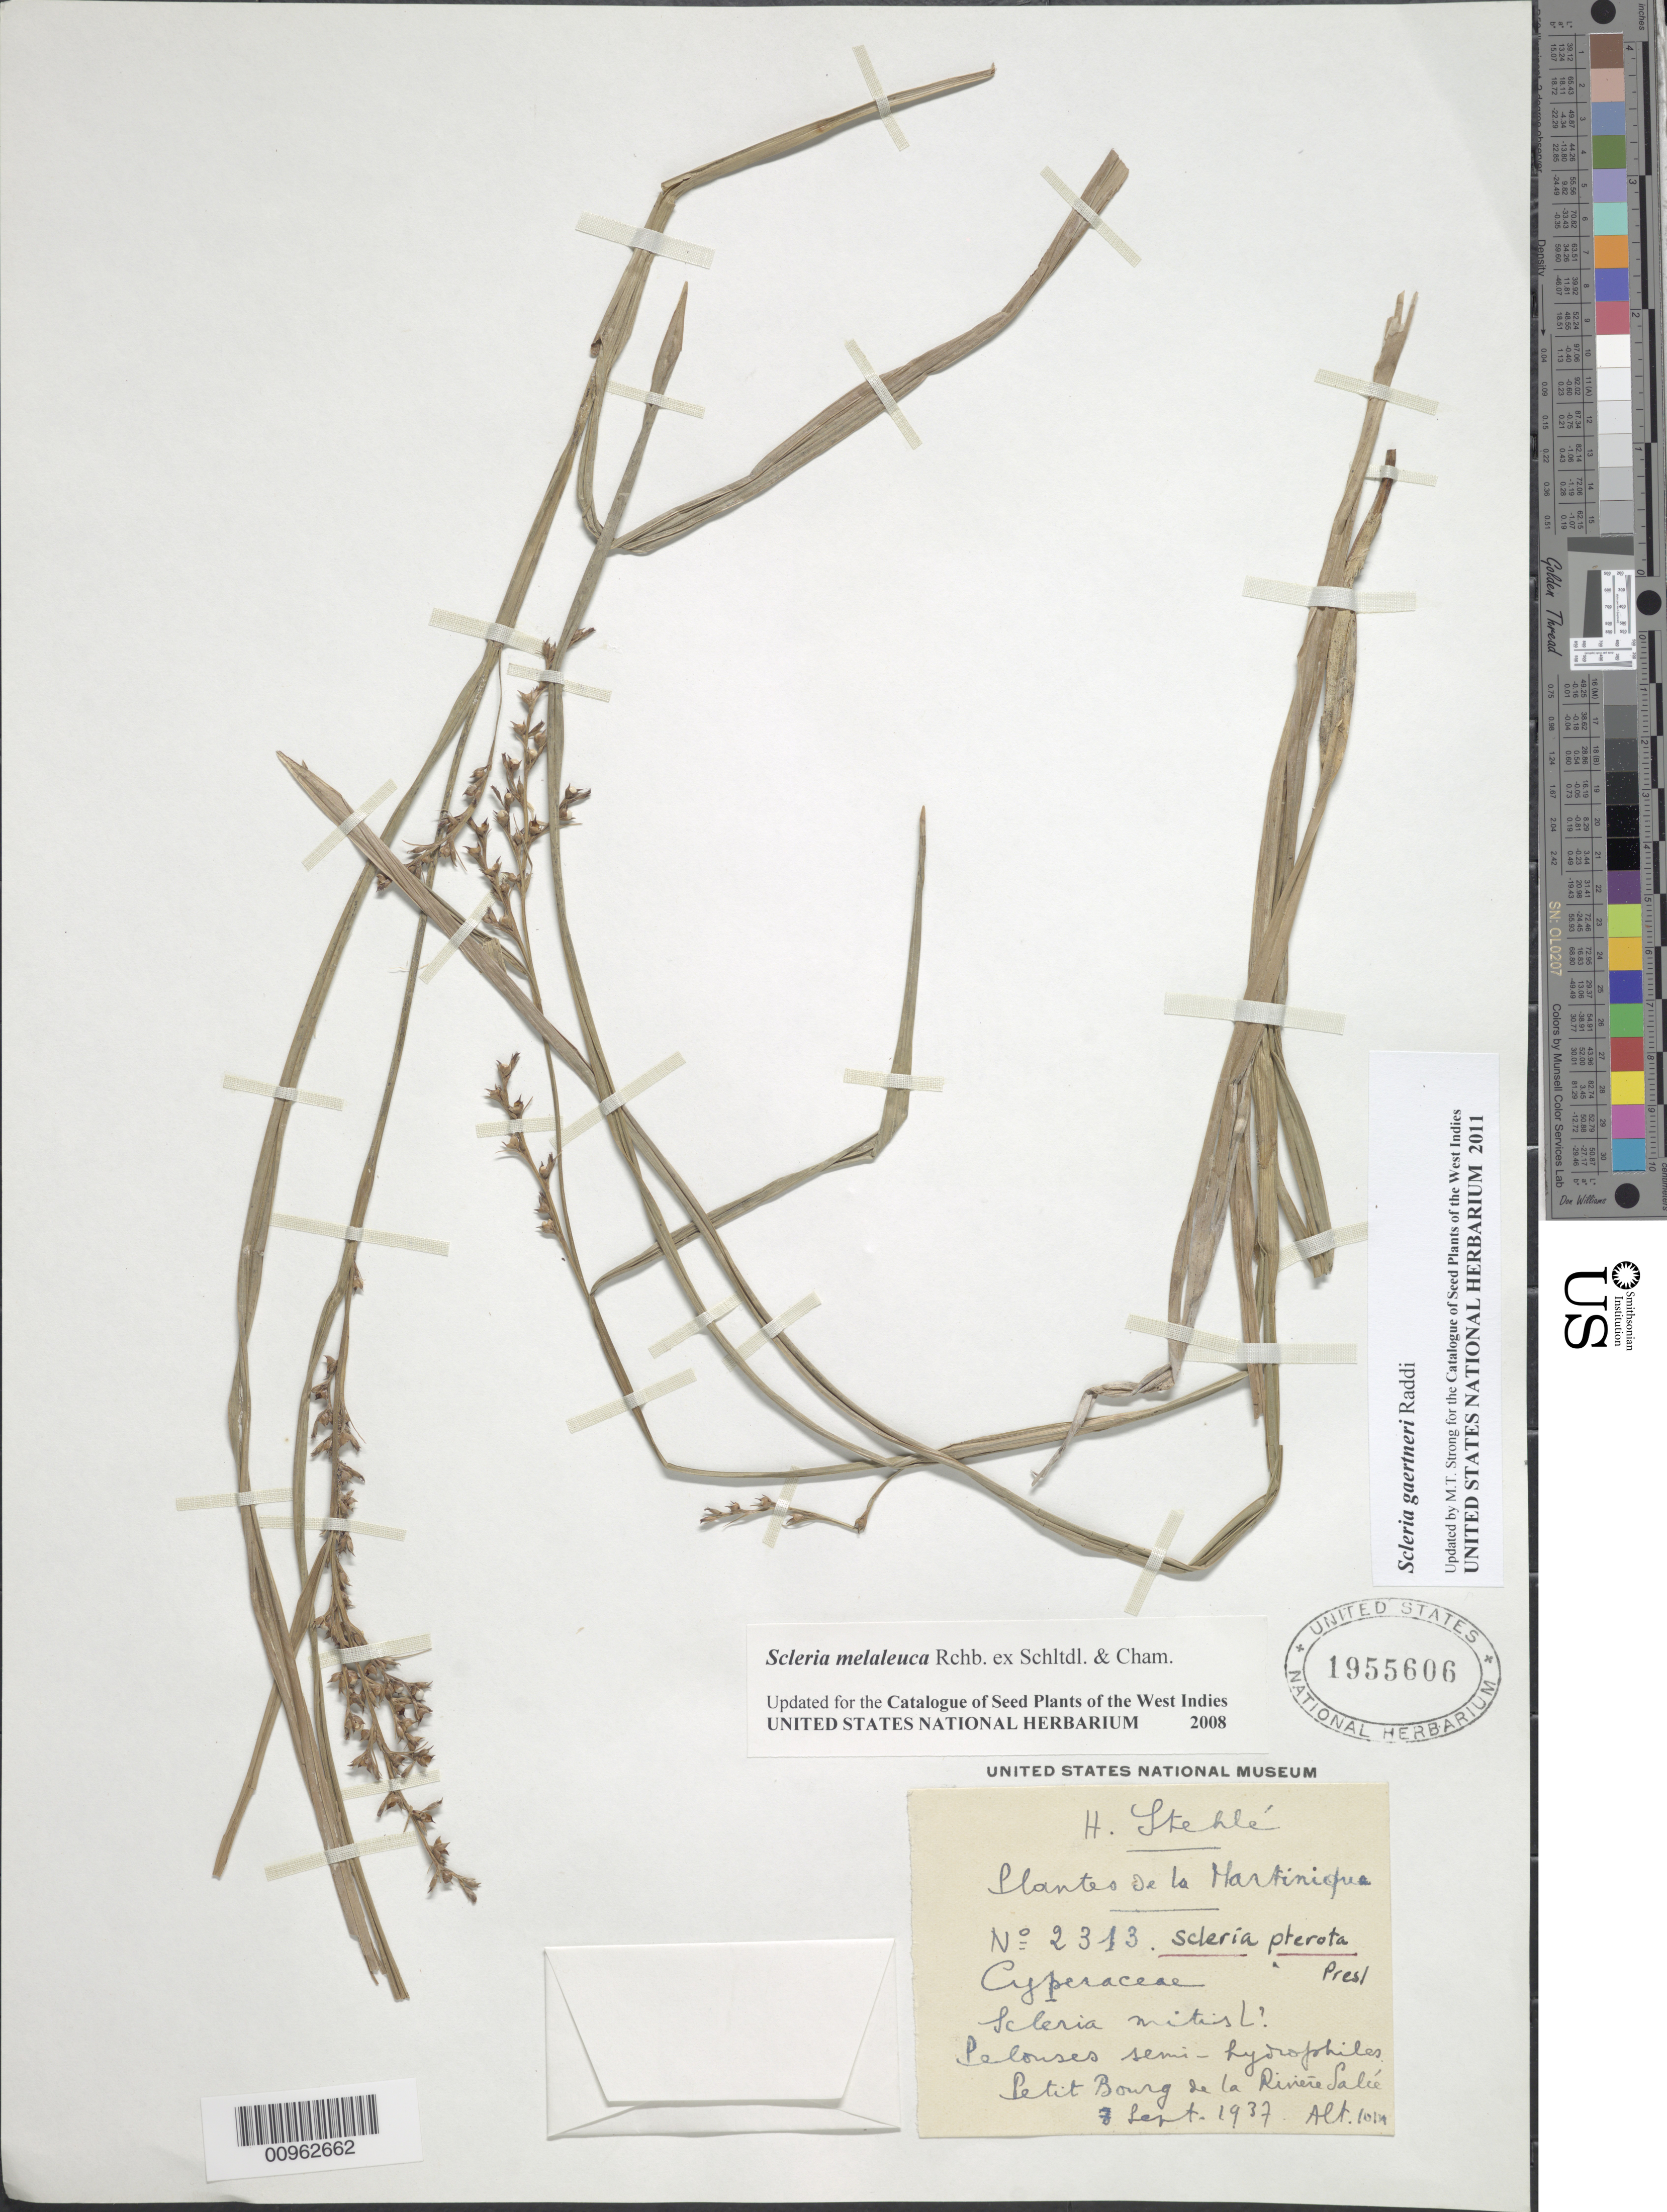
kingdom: Plantae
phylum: Tracheophyta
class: Liliopsida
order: Poales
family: Cyperaceae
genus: Scleria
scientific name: Scleria gaertneri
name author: Raddi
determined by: Strong, M. T., (US), Smithsonian Institution - National Museum of Natural History (UNITED STATES)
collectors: H. Stehlé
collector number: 2313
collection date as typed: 07 Sep 1937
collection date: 1937-09-07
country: Martinique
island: Martinique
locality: Petit Bourg de la Rivière Saleé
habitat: Pelouses semi-hydrophiles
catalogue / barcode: US 1955606